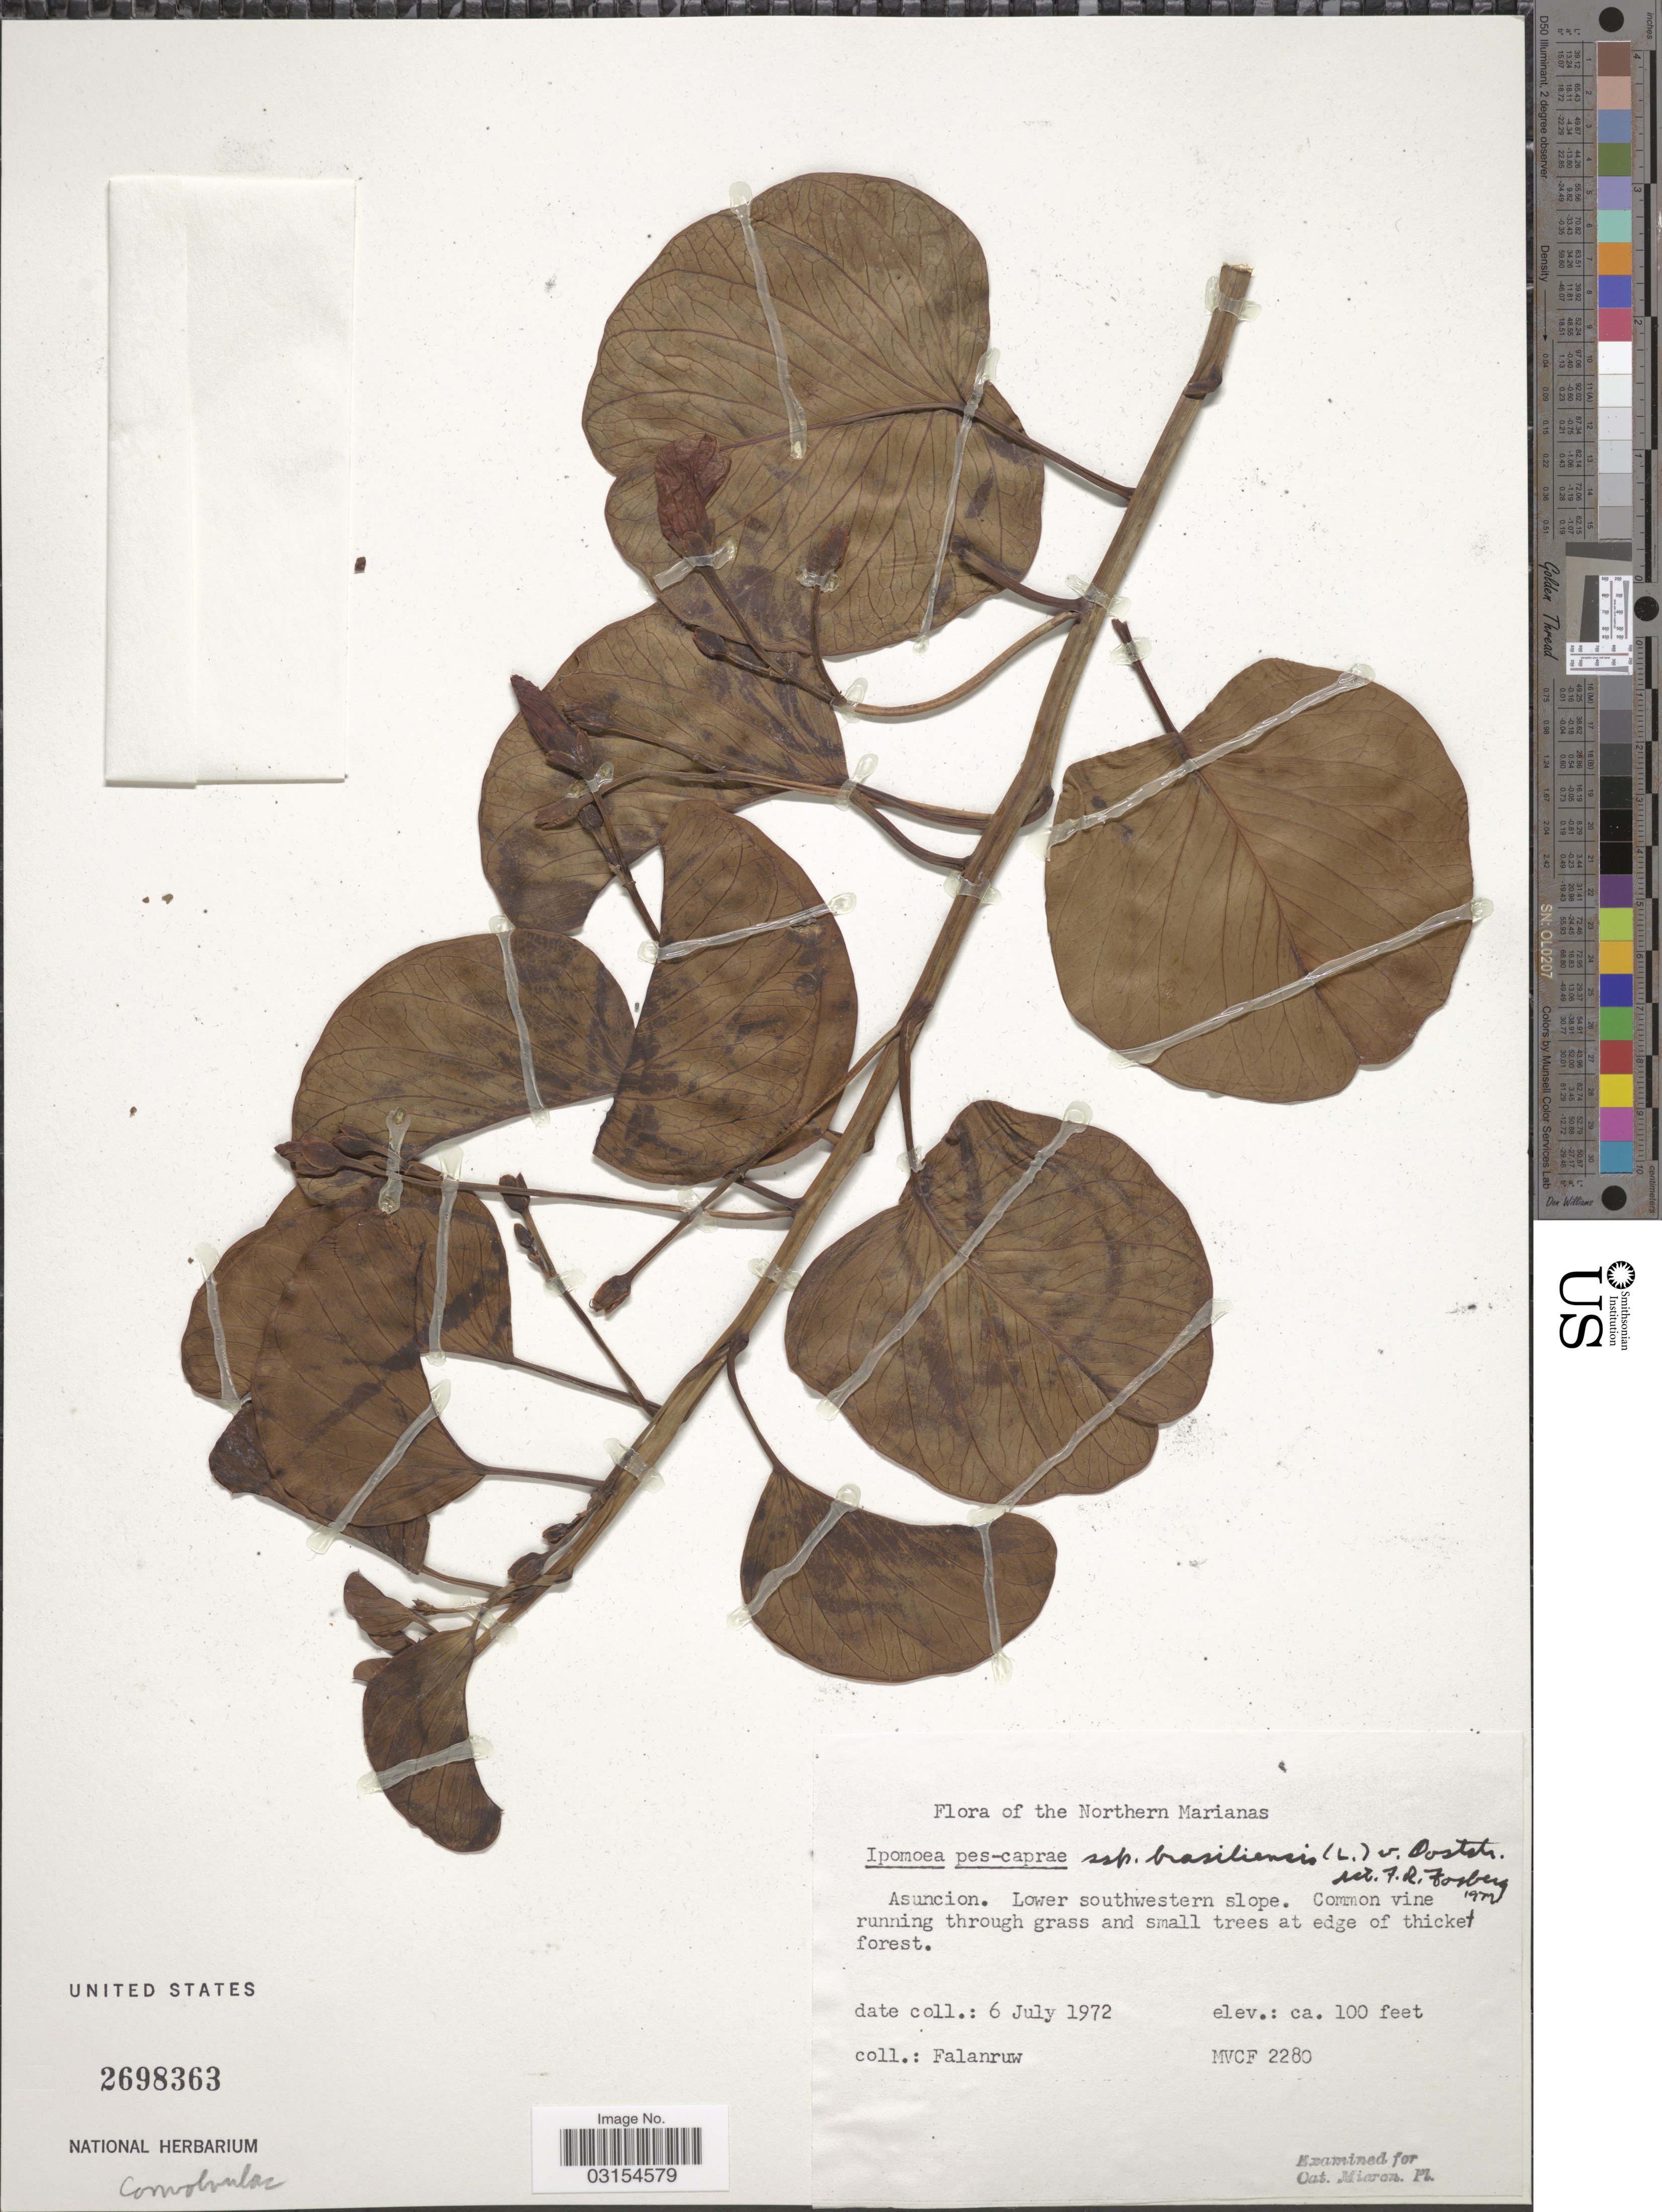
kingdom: Plantae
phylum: Tracheophyta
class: Magnoliopsida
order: Solanales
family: Convolvulaceae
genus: Ipomoea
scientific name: Ipomoea pes-caprae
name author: (L.) R. Br.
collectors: Falanruw, --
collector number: MVCF2280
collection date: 1972-07-06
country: Northern Mariana Islands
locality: Northern Marianas. Asuncion. Lower southwestern slope.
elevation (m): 30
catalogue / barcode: US 2698363